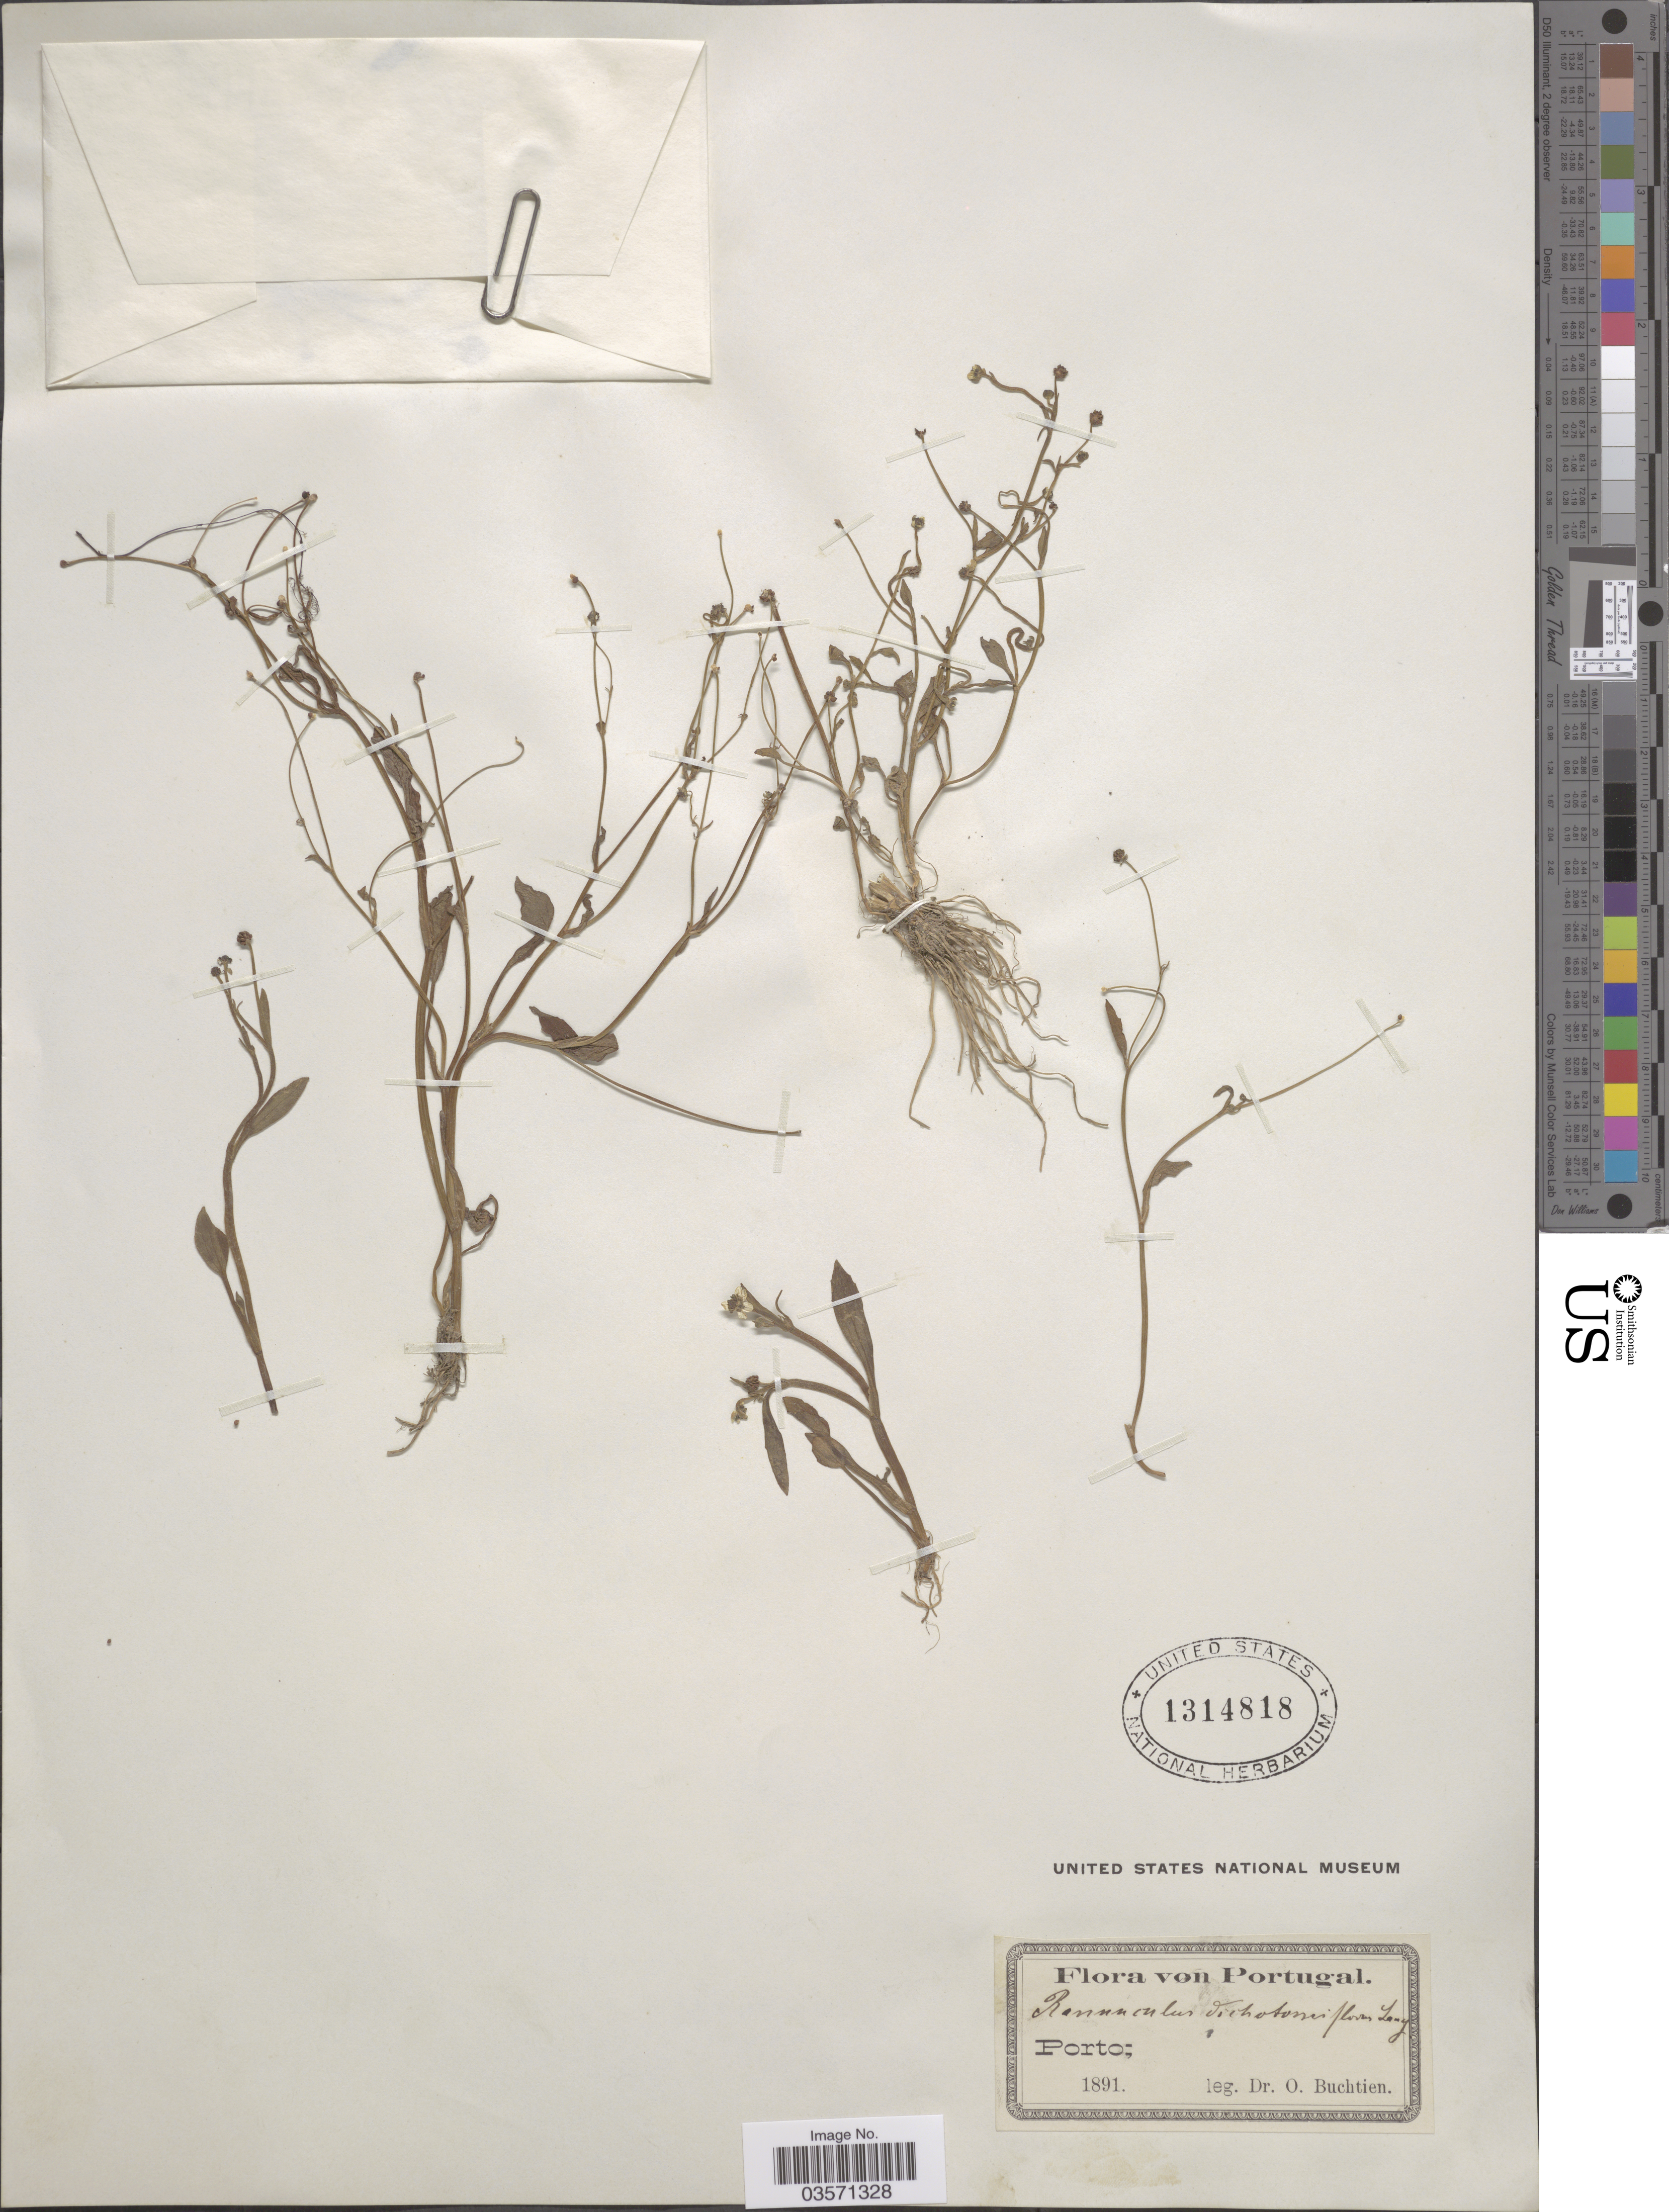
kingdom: Plantae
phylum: Tracheophyta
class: Magnoliopsida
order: Ranunculales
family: Ranunculaceae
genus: Ranunculus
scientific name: Ranunculus dichotomus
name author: Moc. & Sessé ex DC.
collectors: O. Buchtien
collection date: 1891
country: Portugal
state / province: Porto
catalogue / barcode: US 1314818